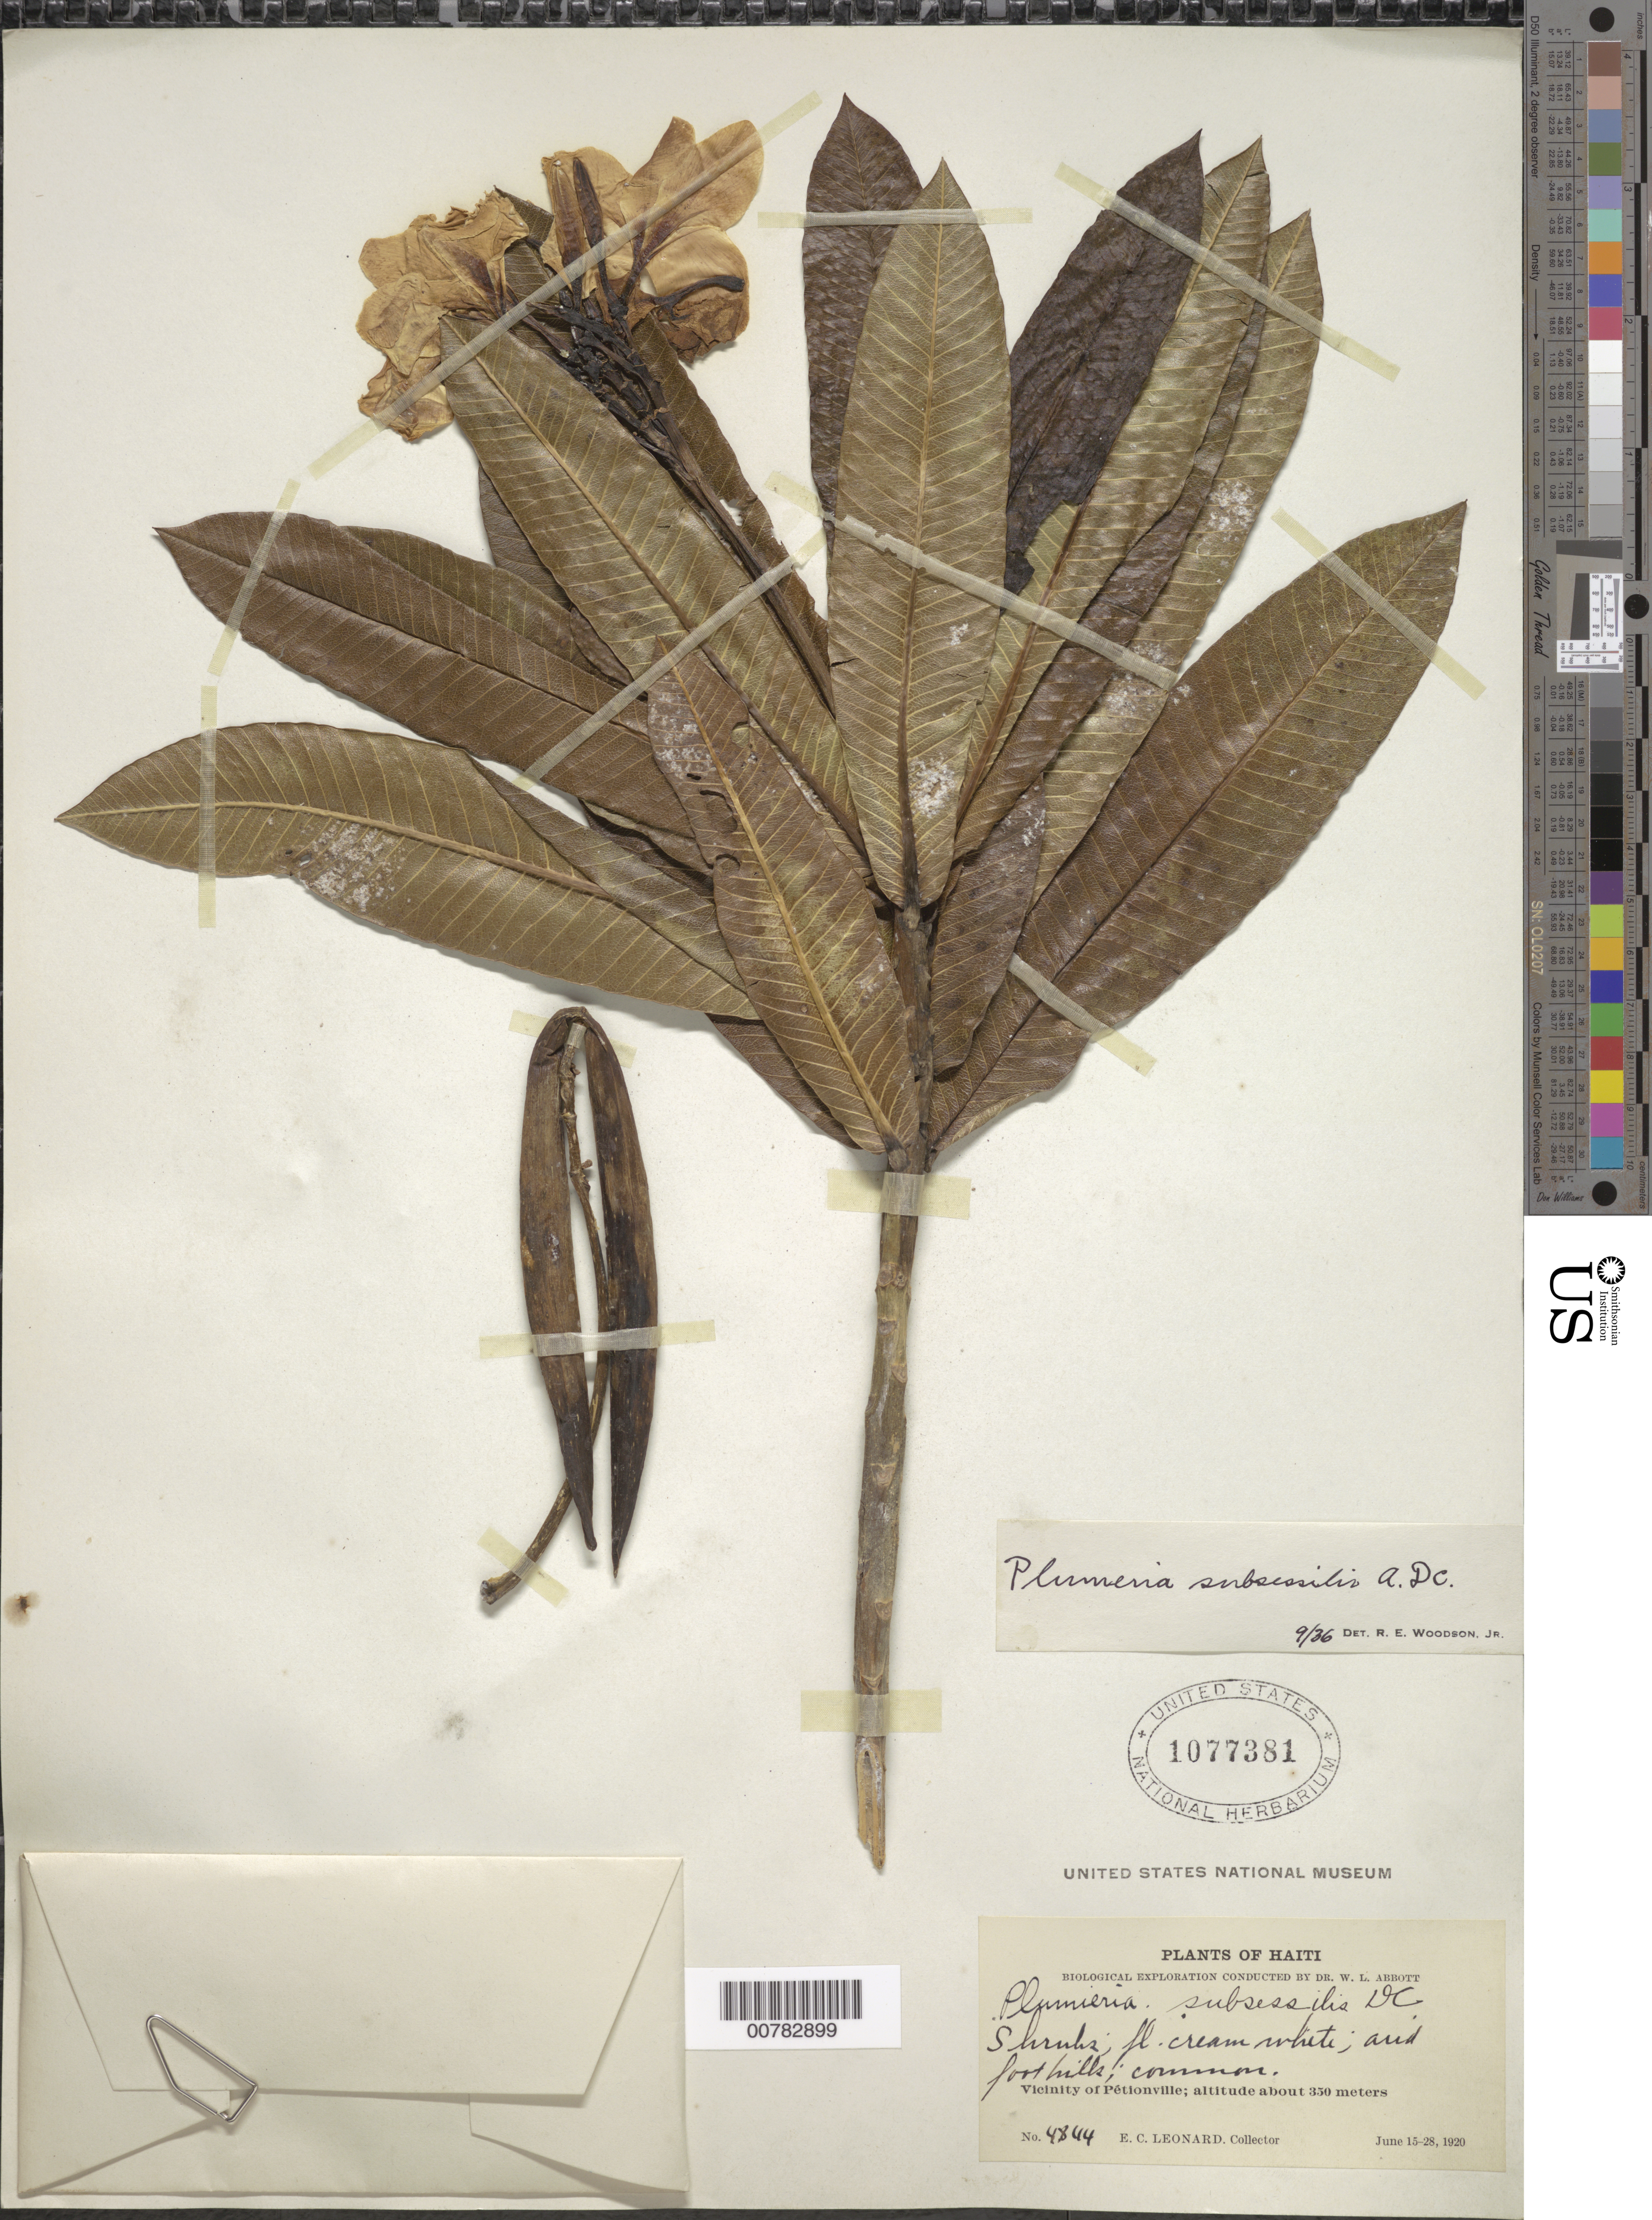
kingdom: Plantae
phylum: Tracheophyta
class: Magnoliopsida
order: Gentianales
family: Apocynaceae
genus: Plumeria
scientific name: Plumeria subsessilis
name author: A. DC.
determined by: Woodson, R. E., Jr.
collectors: E. C. Leonard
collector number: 4844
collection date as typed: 15 Jun 1920 28 Jun 1920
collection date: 1920-06-15/1920-06-28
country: Haiti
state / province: Ouest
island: Hispaniola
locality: Vicinity of Pétionville.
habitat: Arid foot hills.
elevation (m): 350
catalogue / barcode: US 1077381